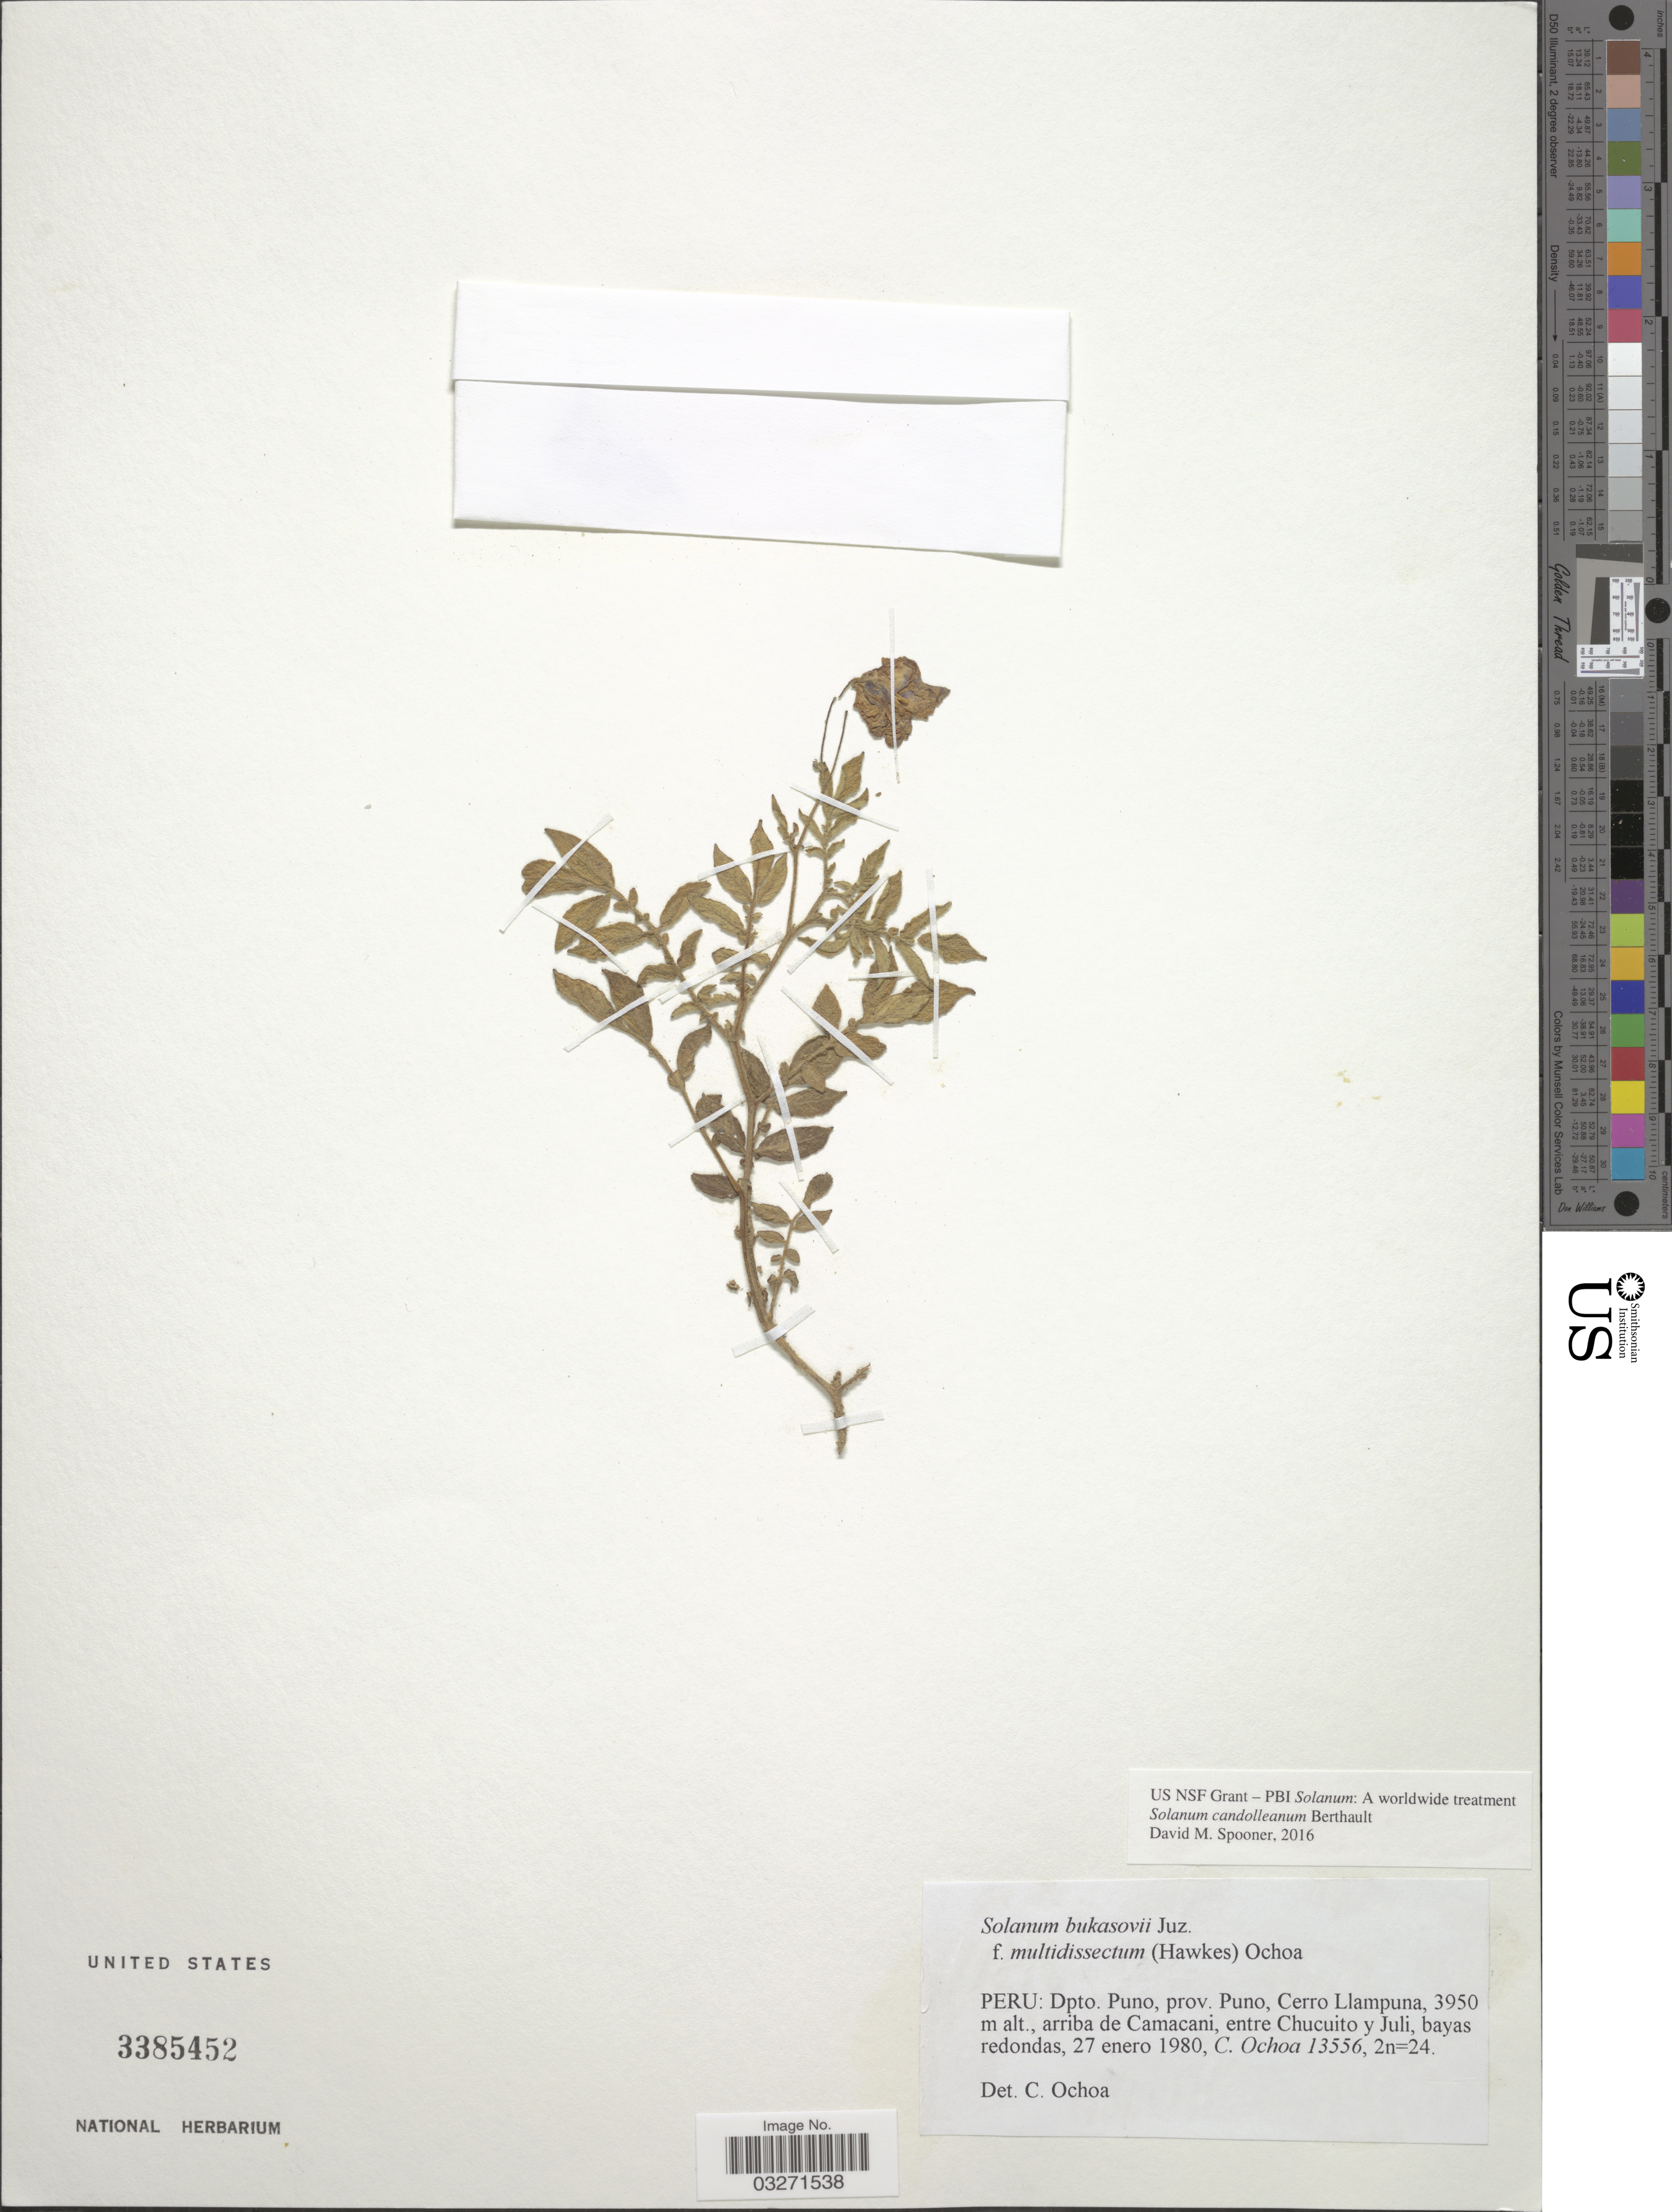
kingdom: Plantae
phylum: Tracheophyta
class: Magnoliopsida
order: Solanales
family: Solanaceae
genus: Solanum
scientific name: Solanum candolleanum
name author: Berthault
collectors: C. Ochoa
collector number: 13556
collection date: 1980-01-27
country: Peru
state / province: Puno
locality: Dpto. Puno, prov. Puno, Cerro Llampuna, arriba de Camacani, entre Chucuito y Juli.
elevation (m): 3950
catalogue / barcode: US 3385452